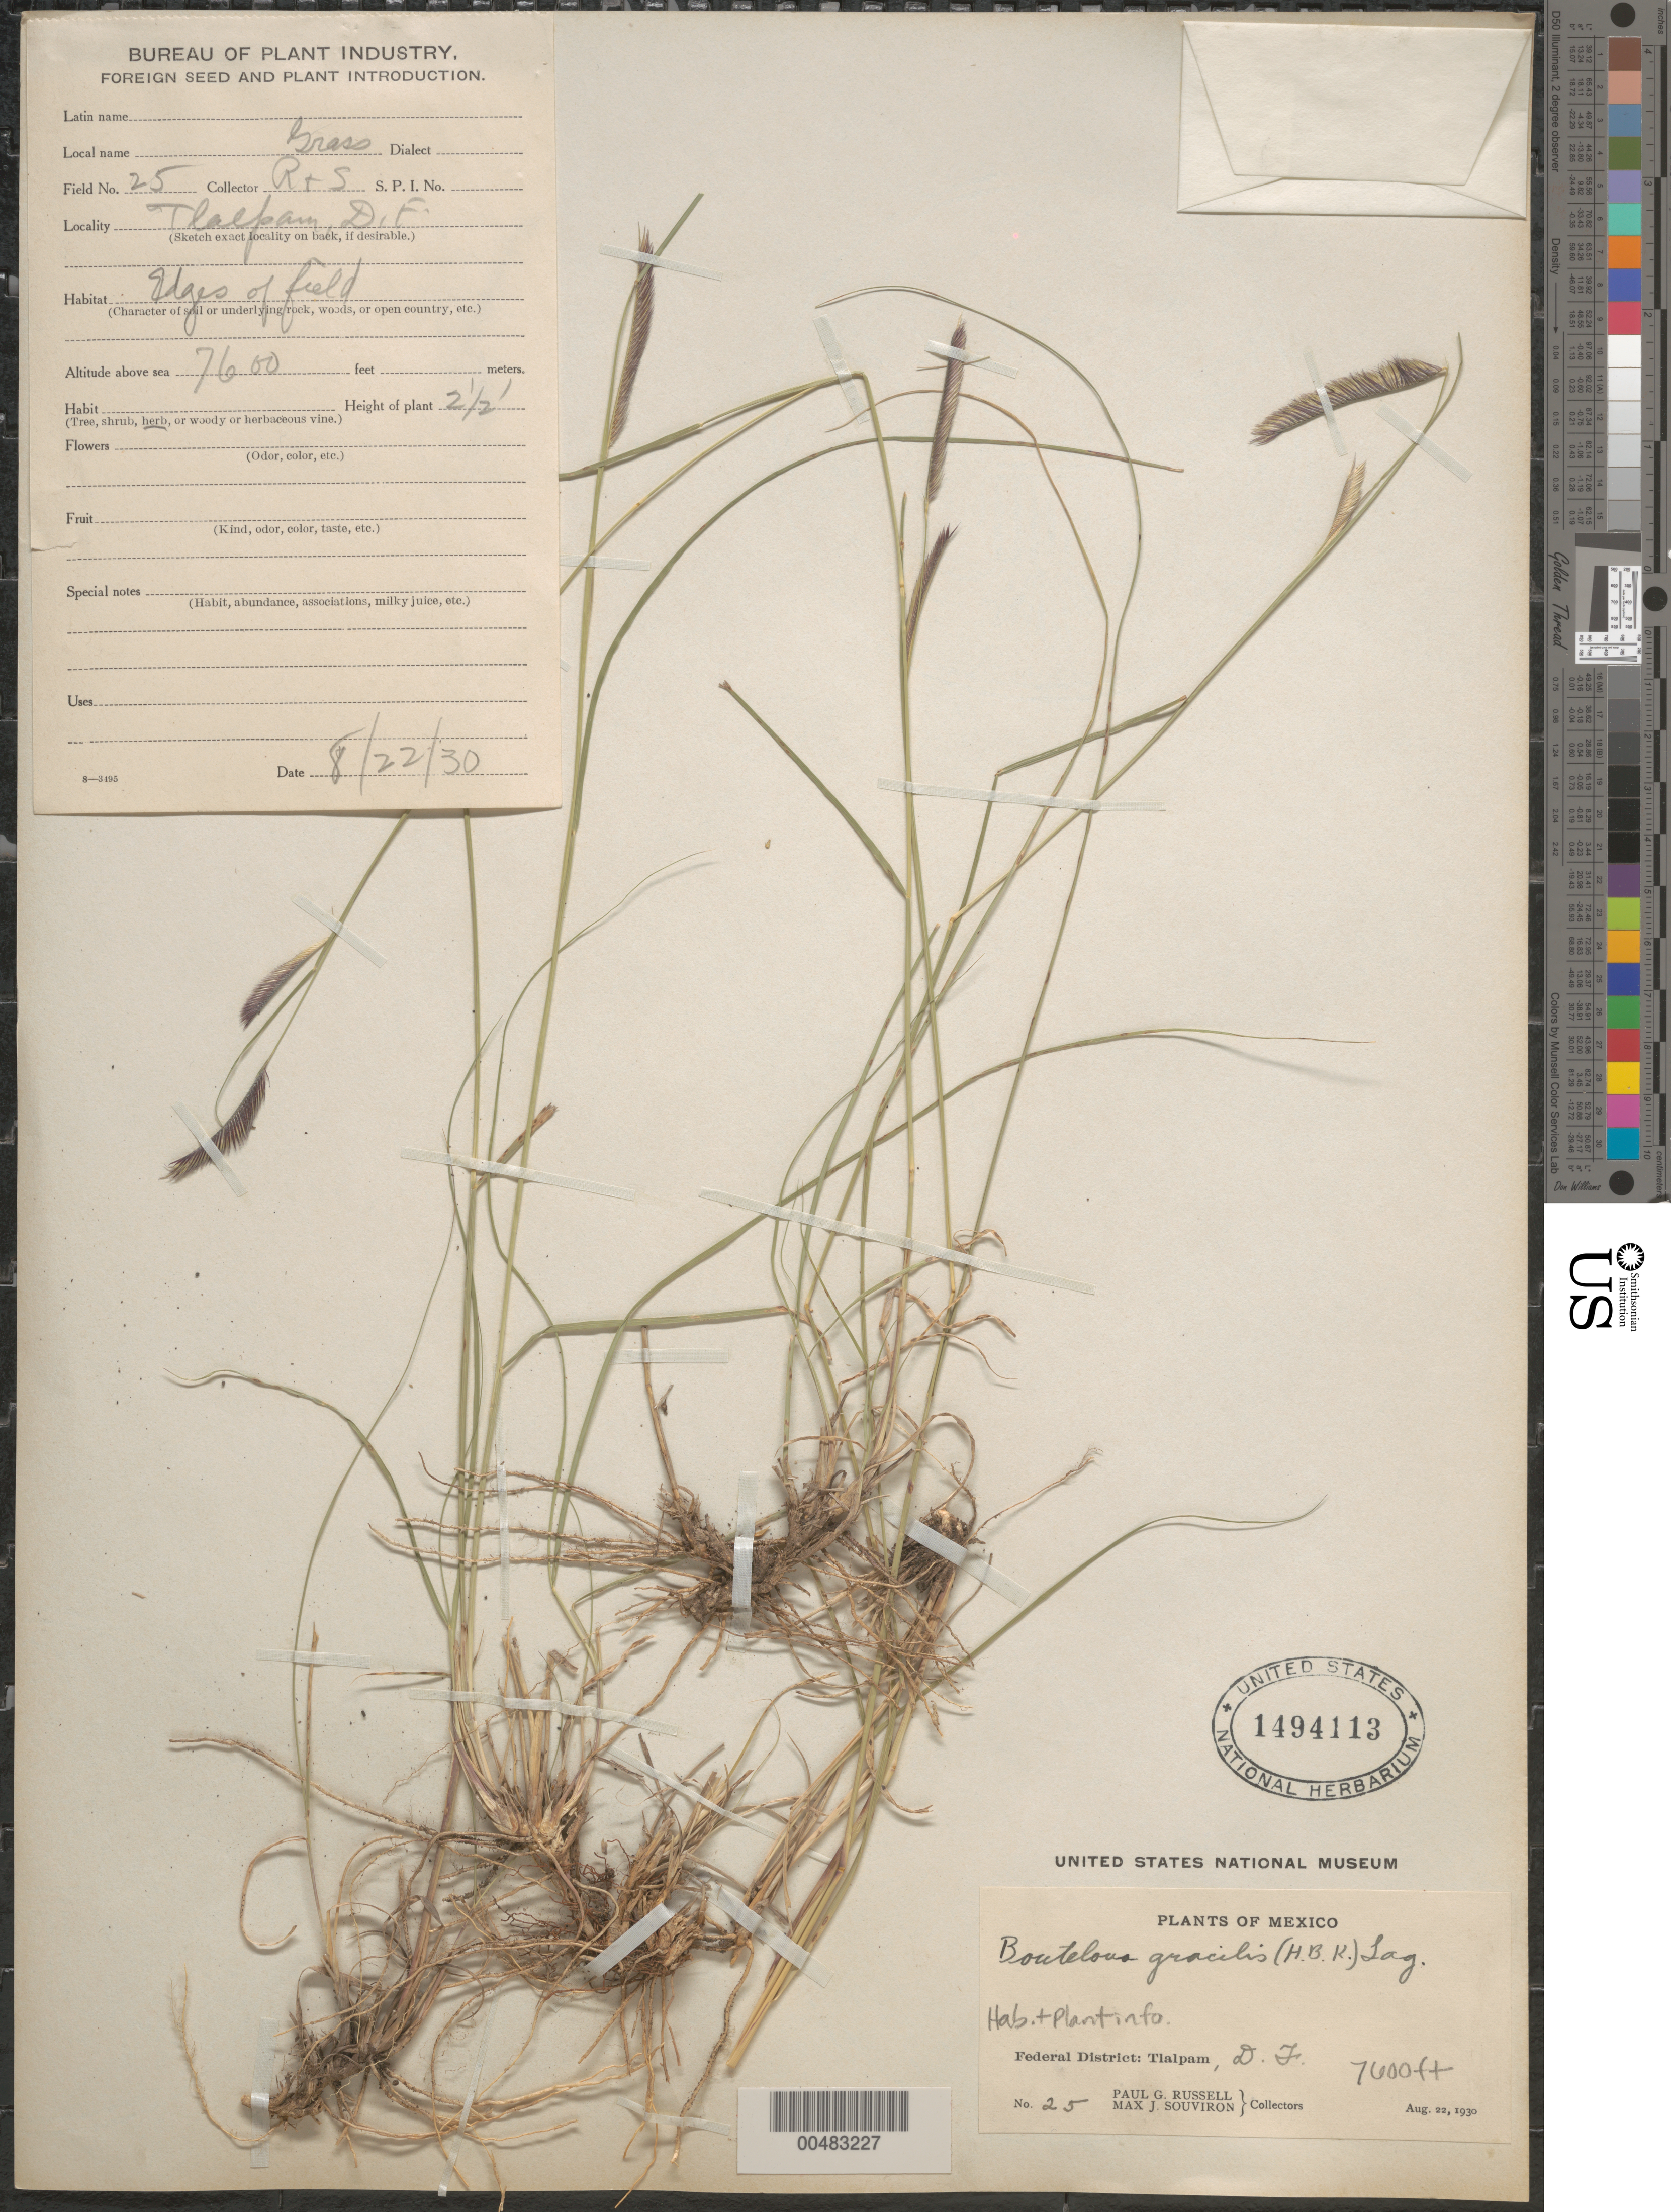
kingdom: Plantae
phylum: Tracheophyta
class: Liliopsida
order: Poales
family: Poaceae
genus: Bouteloua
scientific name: Bouteloua gracilis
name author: (Kunth) Lag. ex Griffiths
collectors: P. G. Russell & M. J. Souviron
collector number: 25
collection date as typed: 22 Aug 1930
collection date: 1930-08-22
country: Mexico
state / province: Distrito Federal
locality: Tlalpam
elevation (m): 2316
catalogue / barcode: US 1494113